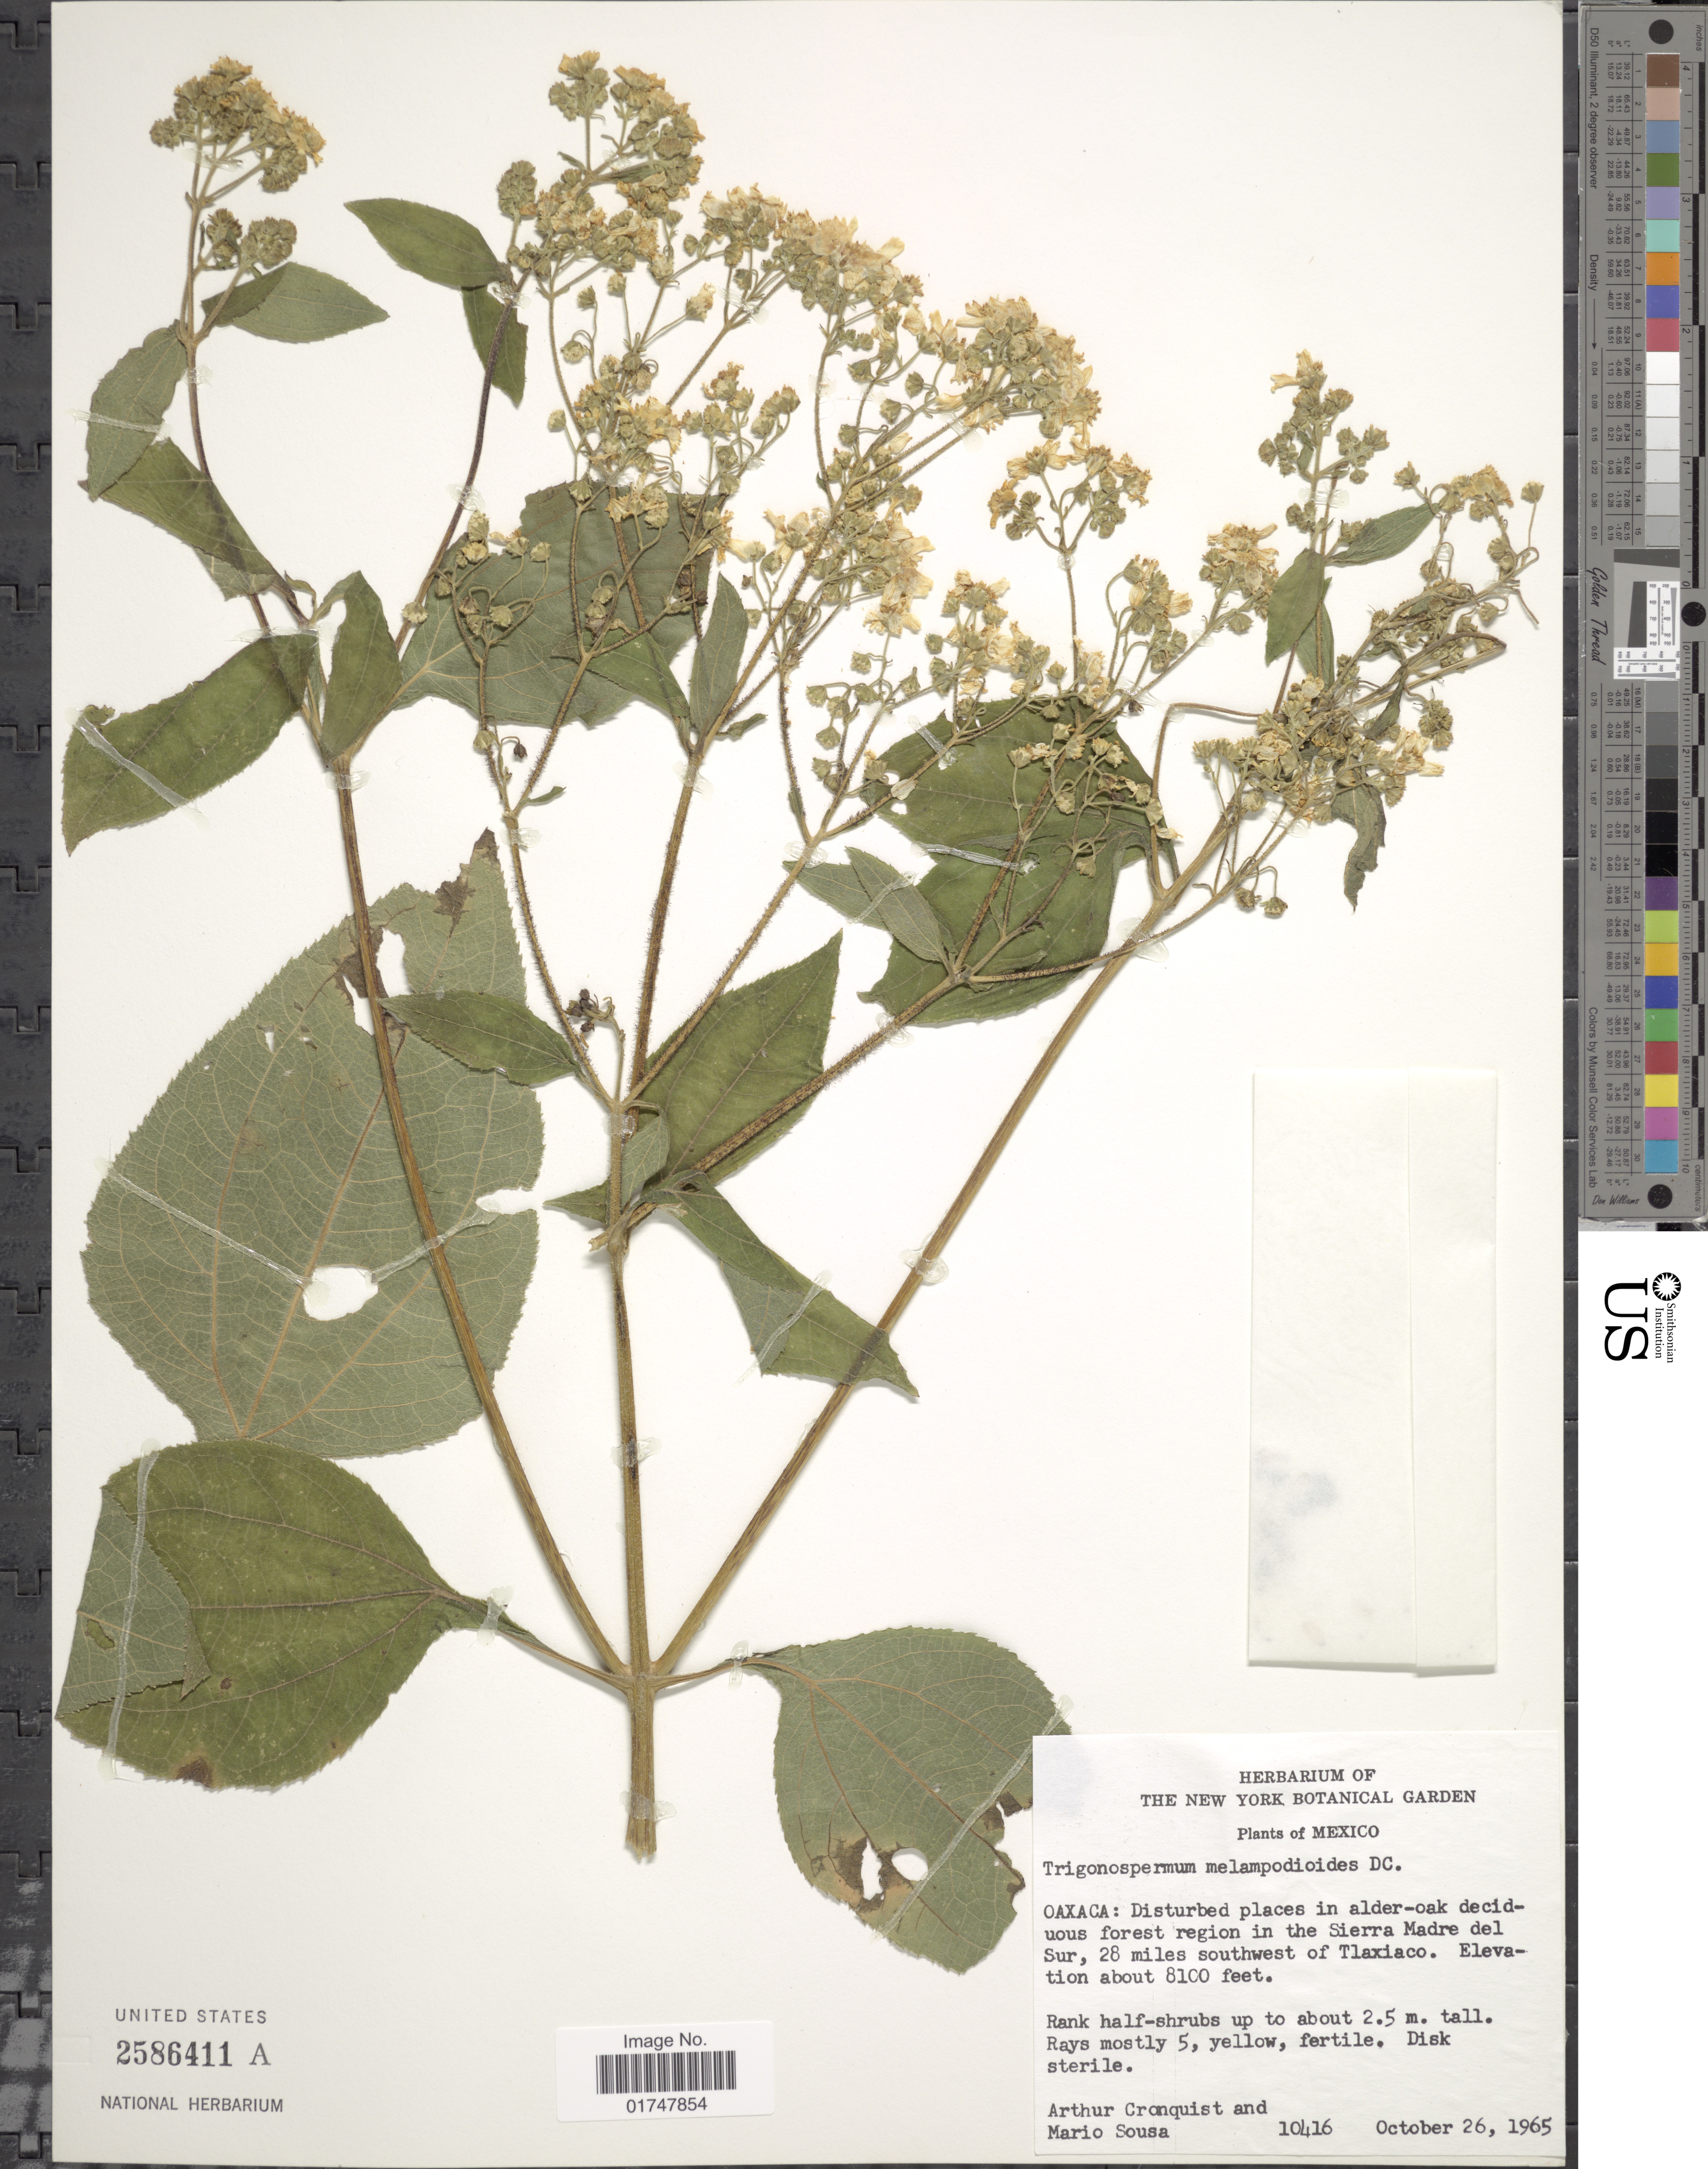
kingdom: Plantae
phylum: Tracheophyta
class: Magnoliopsida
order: Asterales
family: Asteraceae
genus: Trigonospermum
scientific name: Trigonospermum melampodioides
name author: DC.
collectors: A. J. Cronquist & M. Sousa S.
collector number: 10416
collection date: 1965-10-26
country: Mexico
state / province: Oaxaca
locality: Disturbed places in alder-oak deciduous forest region in the Sierra Madre del Sur, 28 miles southwest of Tlaxiaco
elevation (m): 2469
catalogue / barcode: US 2586411A